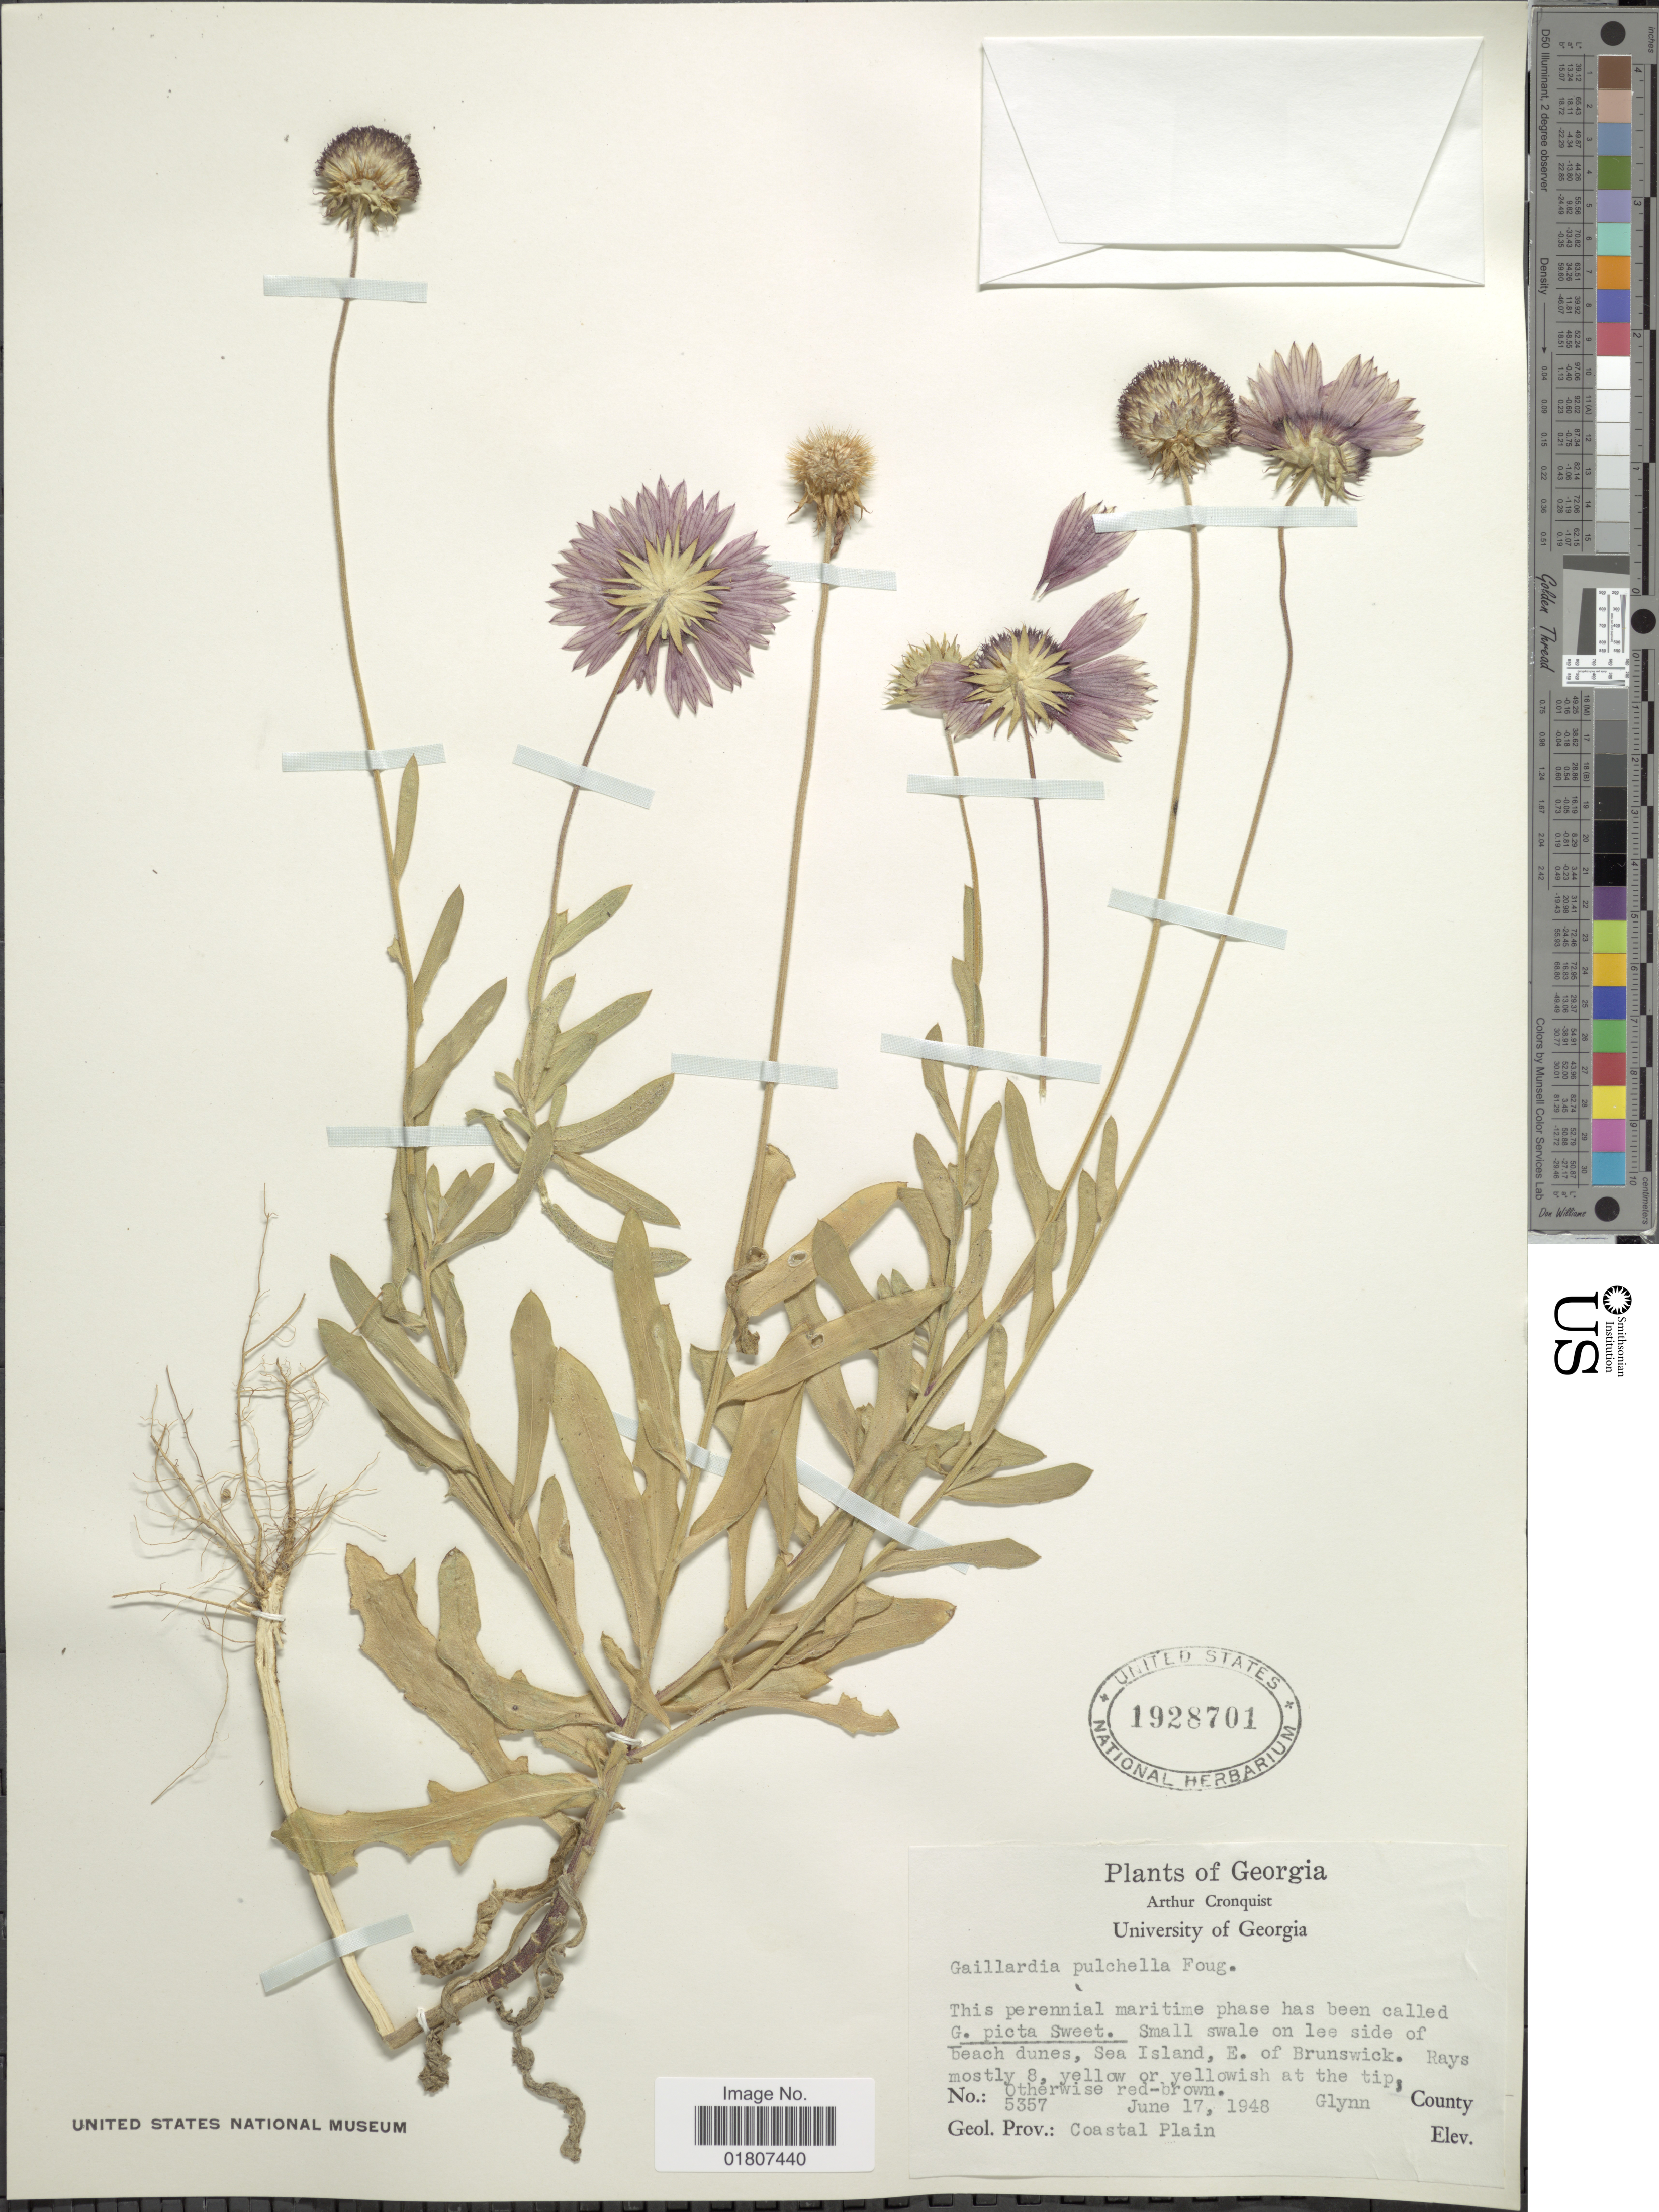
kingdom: Plantae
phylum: Tracheophyta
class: Magnoliopsida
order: Asterales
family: Asteraceae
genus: Gaillardia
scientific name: Gaillardia pulchella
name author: Foug.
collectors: A. J. Cronquist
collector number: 5357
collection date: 1948-06-17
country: United States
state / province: Georgia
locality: Sea Island, E. of Brunswick. Glynn County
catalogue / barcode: US 1928701